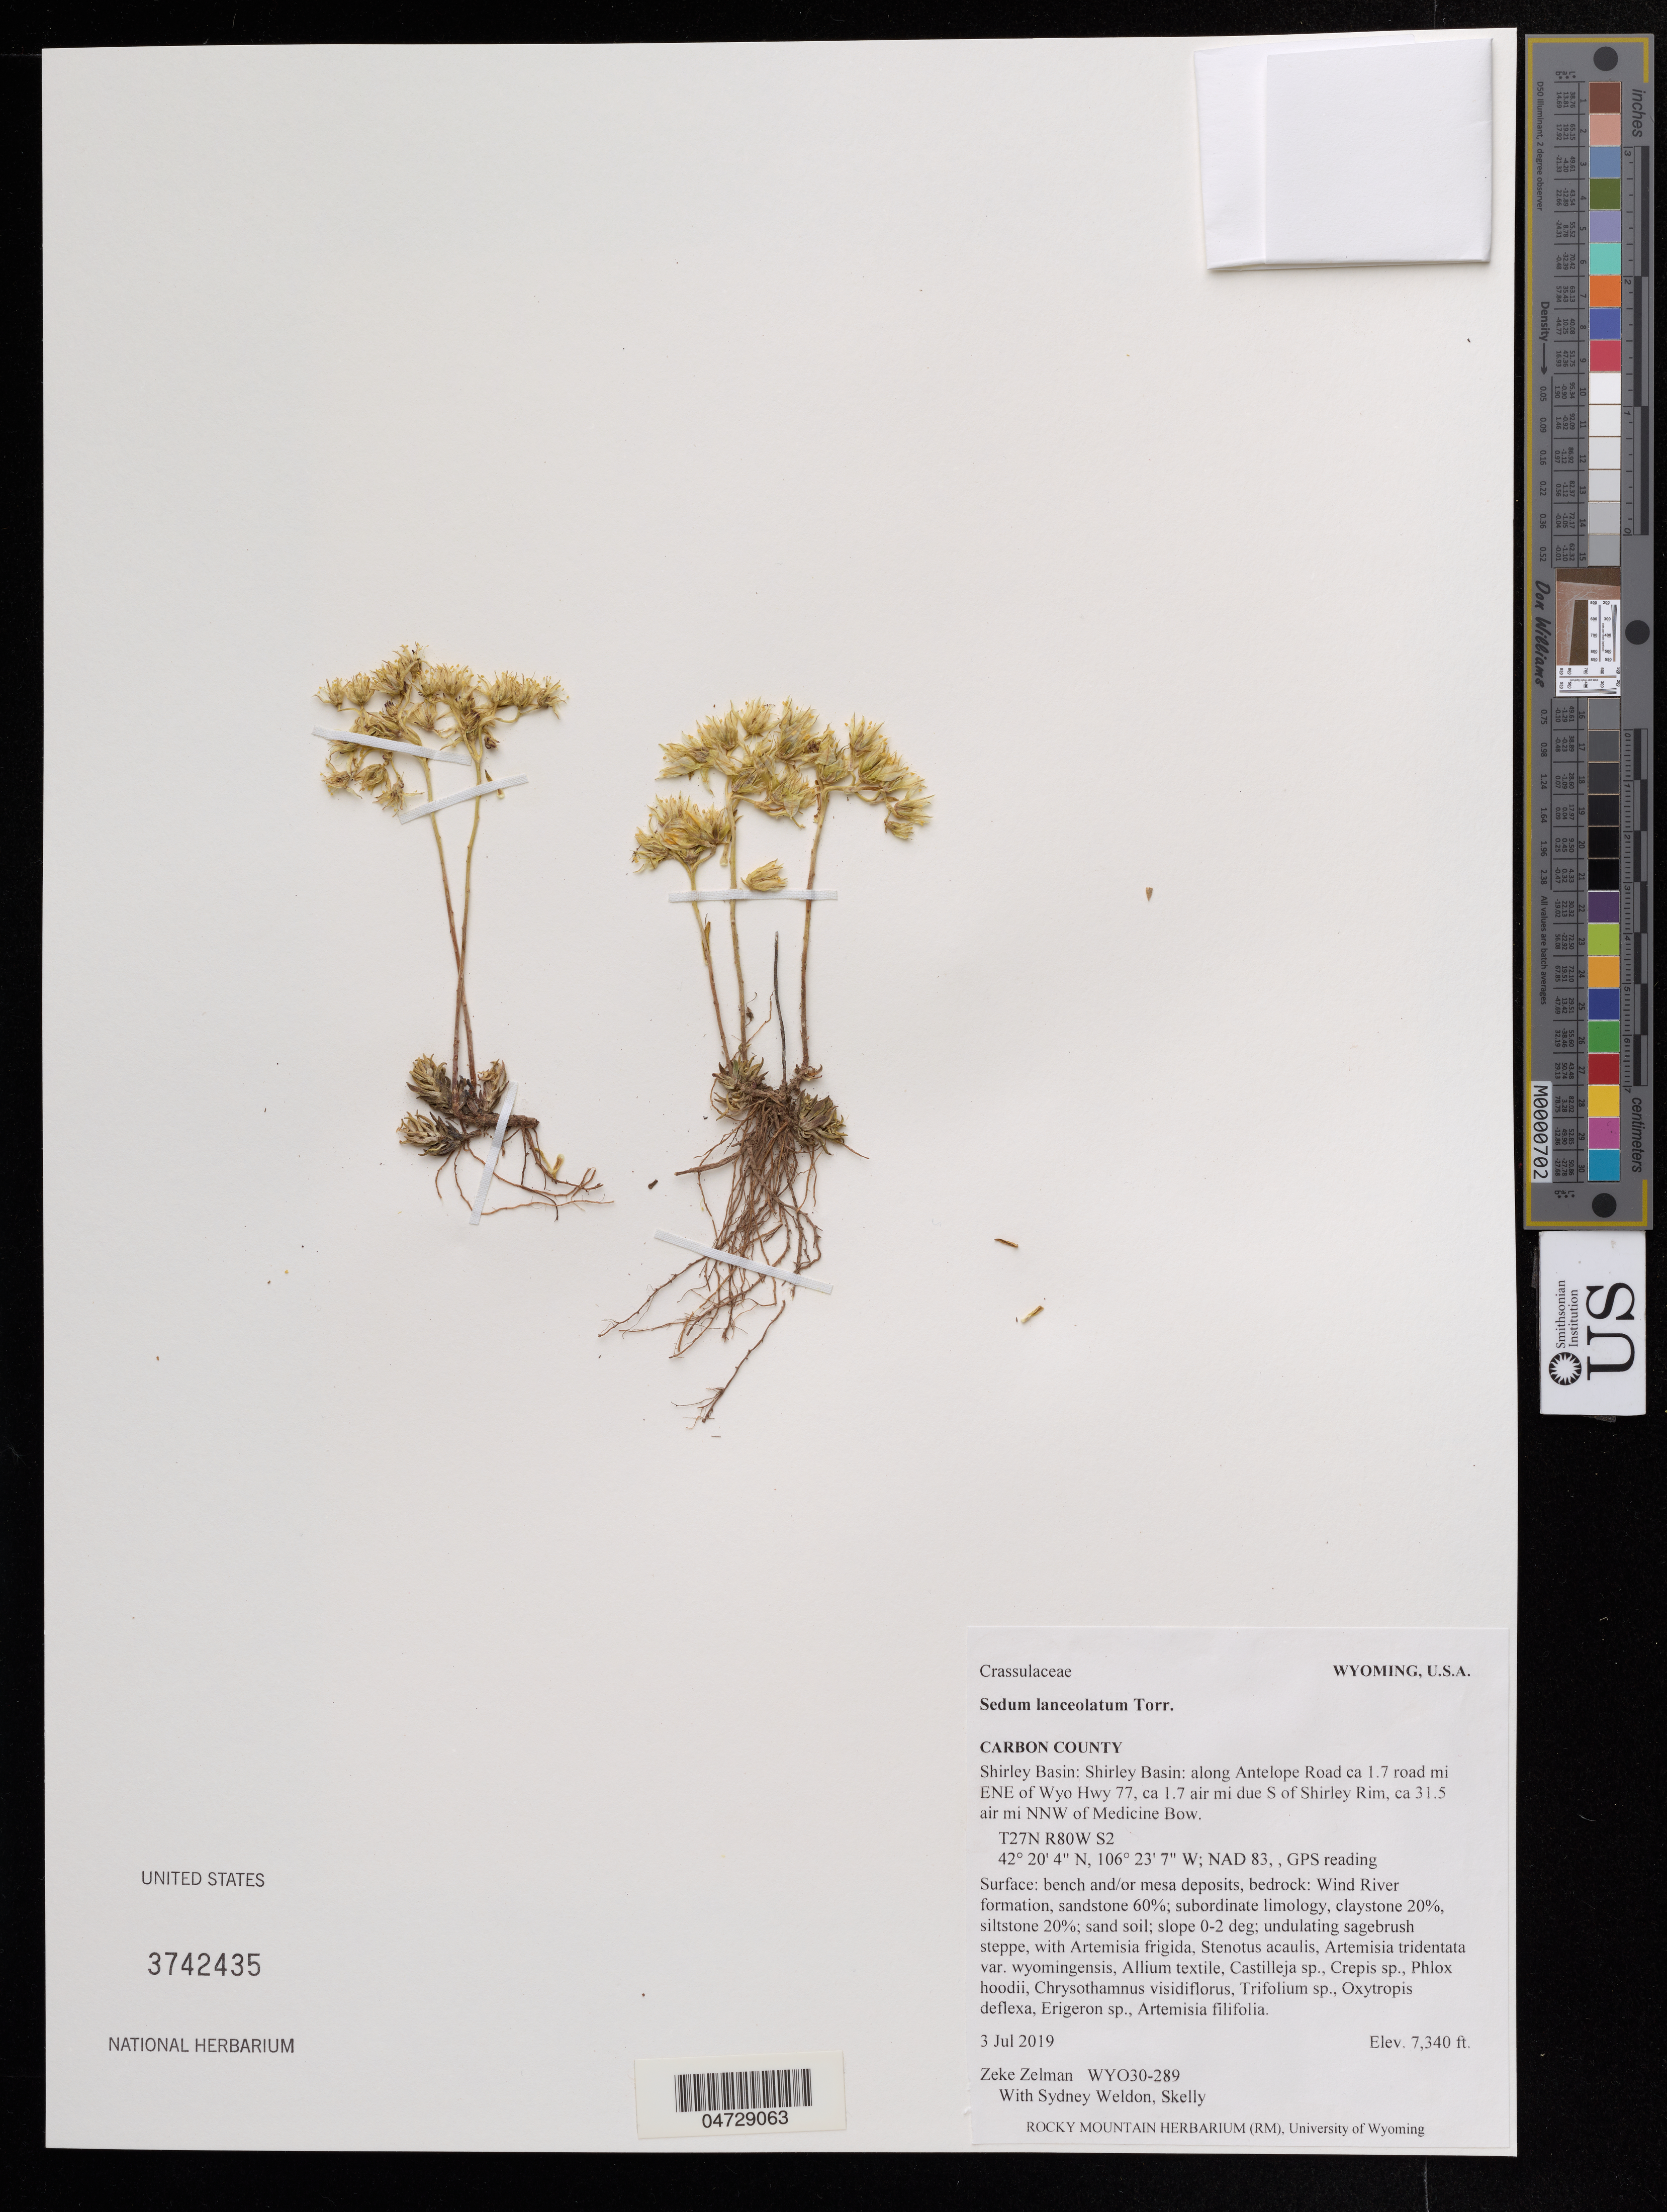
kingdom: Plantae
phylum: Tracheophyta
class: Magnoliopsida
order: Saxifragales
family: Crassulaceae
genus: Sedum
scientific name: Sedum lanceolatum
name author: Torr.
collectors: Z. Zelman & S. Weldon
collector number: WYO30-289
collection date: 2019-07-03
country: United States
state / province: Wyoming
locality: Carbon County. Shirley Basin: along Antelope Road ca 1.7 road mi ENE of Wyo Hwy 77, ca 1.7 air mi due S of Shirley Rim, ca 31.5 air mi NNW of Medicine Bow.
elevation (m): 2237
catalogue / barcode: US 3742435